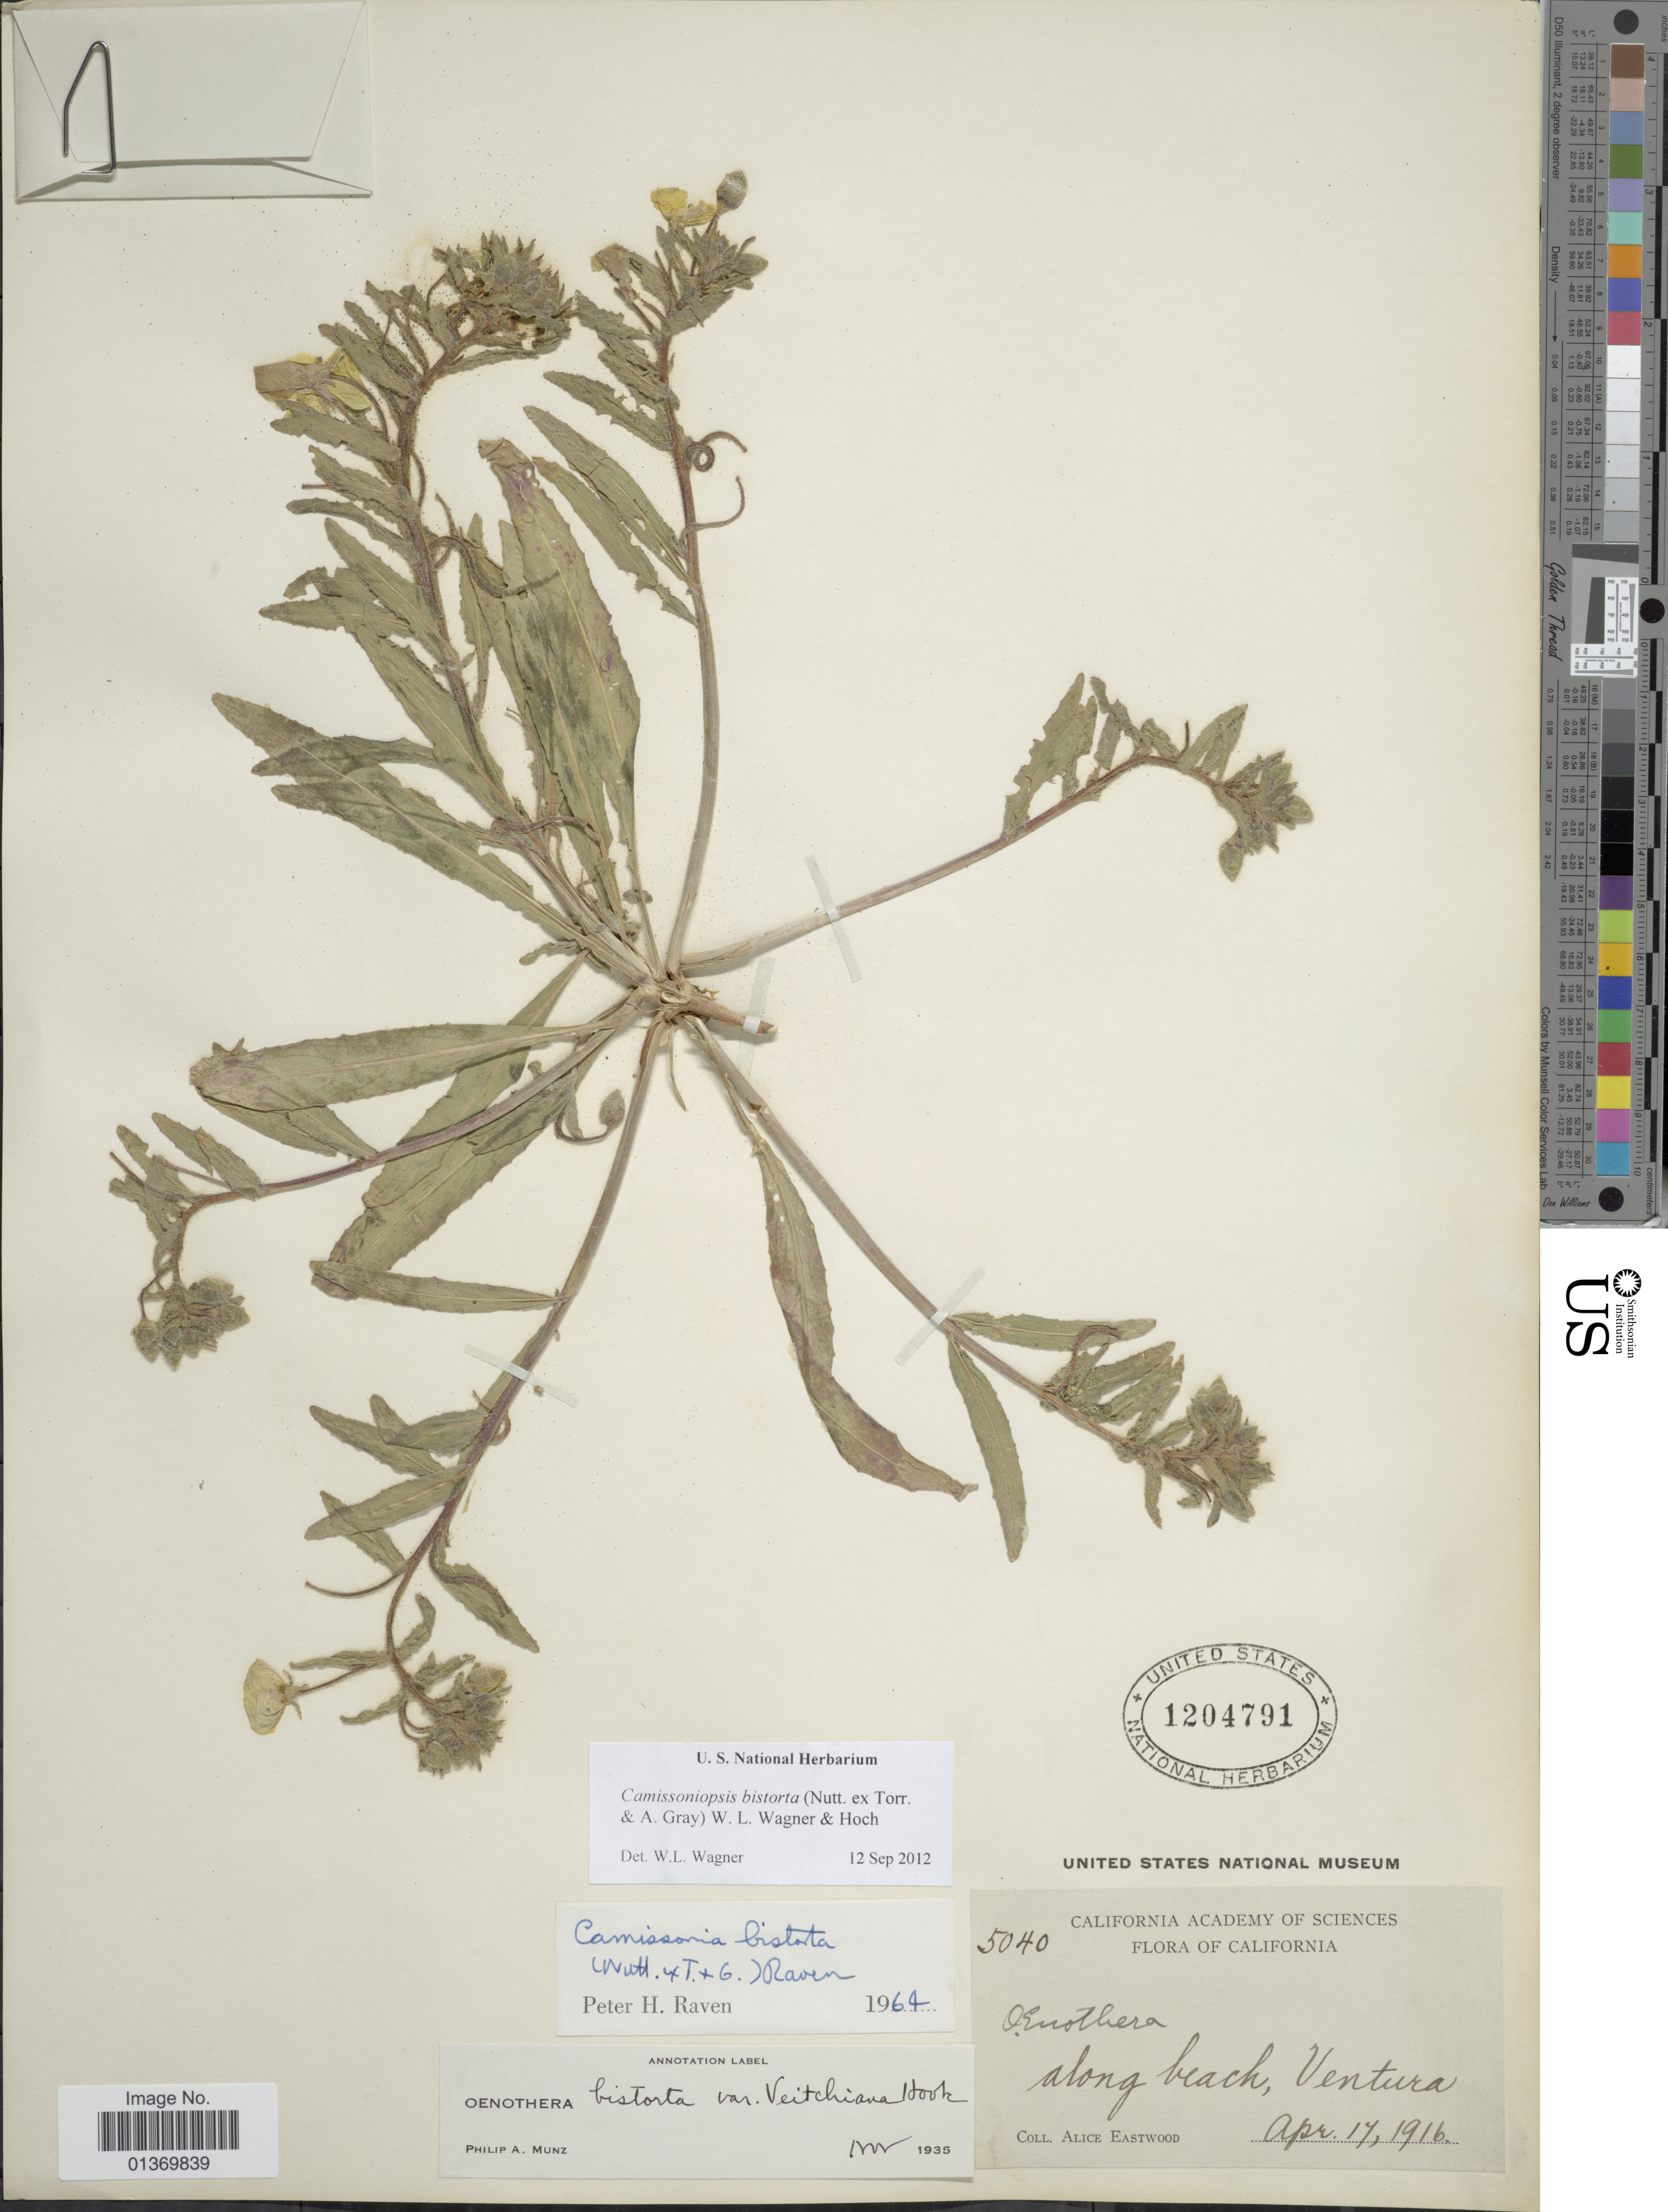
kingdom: Plantae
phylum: Tracheophyta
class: Magnoliopsida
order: Myrtales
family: Onagraceae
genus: Camissoniopsis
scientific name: Camissoniopsis bistorta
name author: (Nutt. ex Torr. & A. Gray) W.L. Wagner & Hoch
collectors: A. Eastwood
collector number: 5040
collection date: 1916-04-17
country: United States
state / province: California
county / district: Ventura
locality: Along beach, Ventura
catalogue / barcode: US 1204791